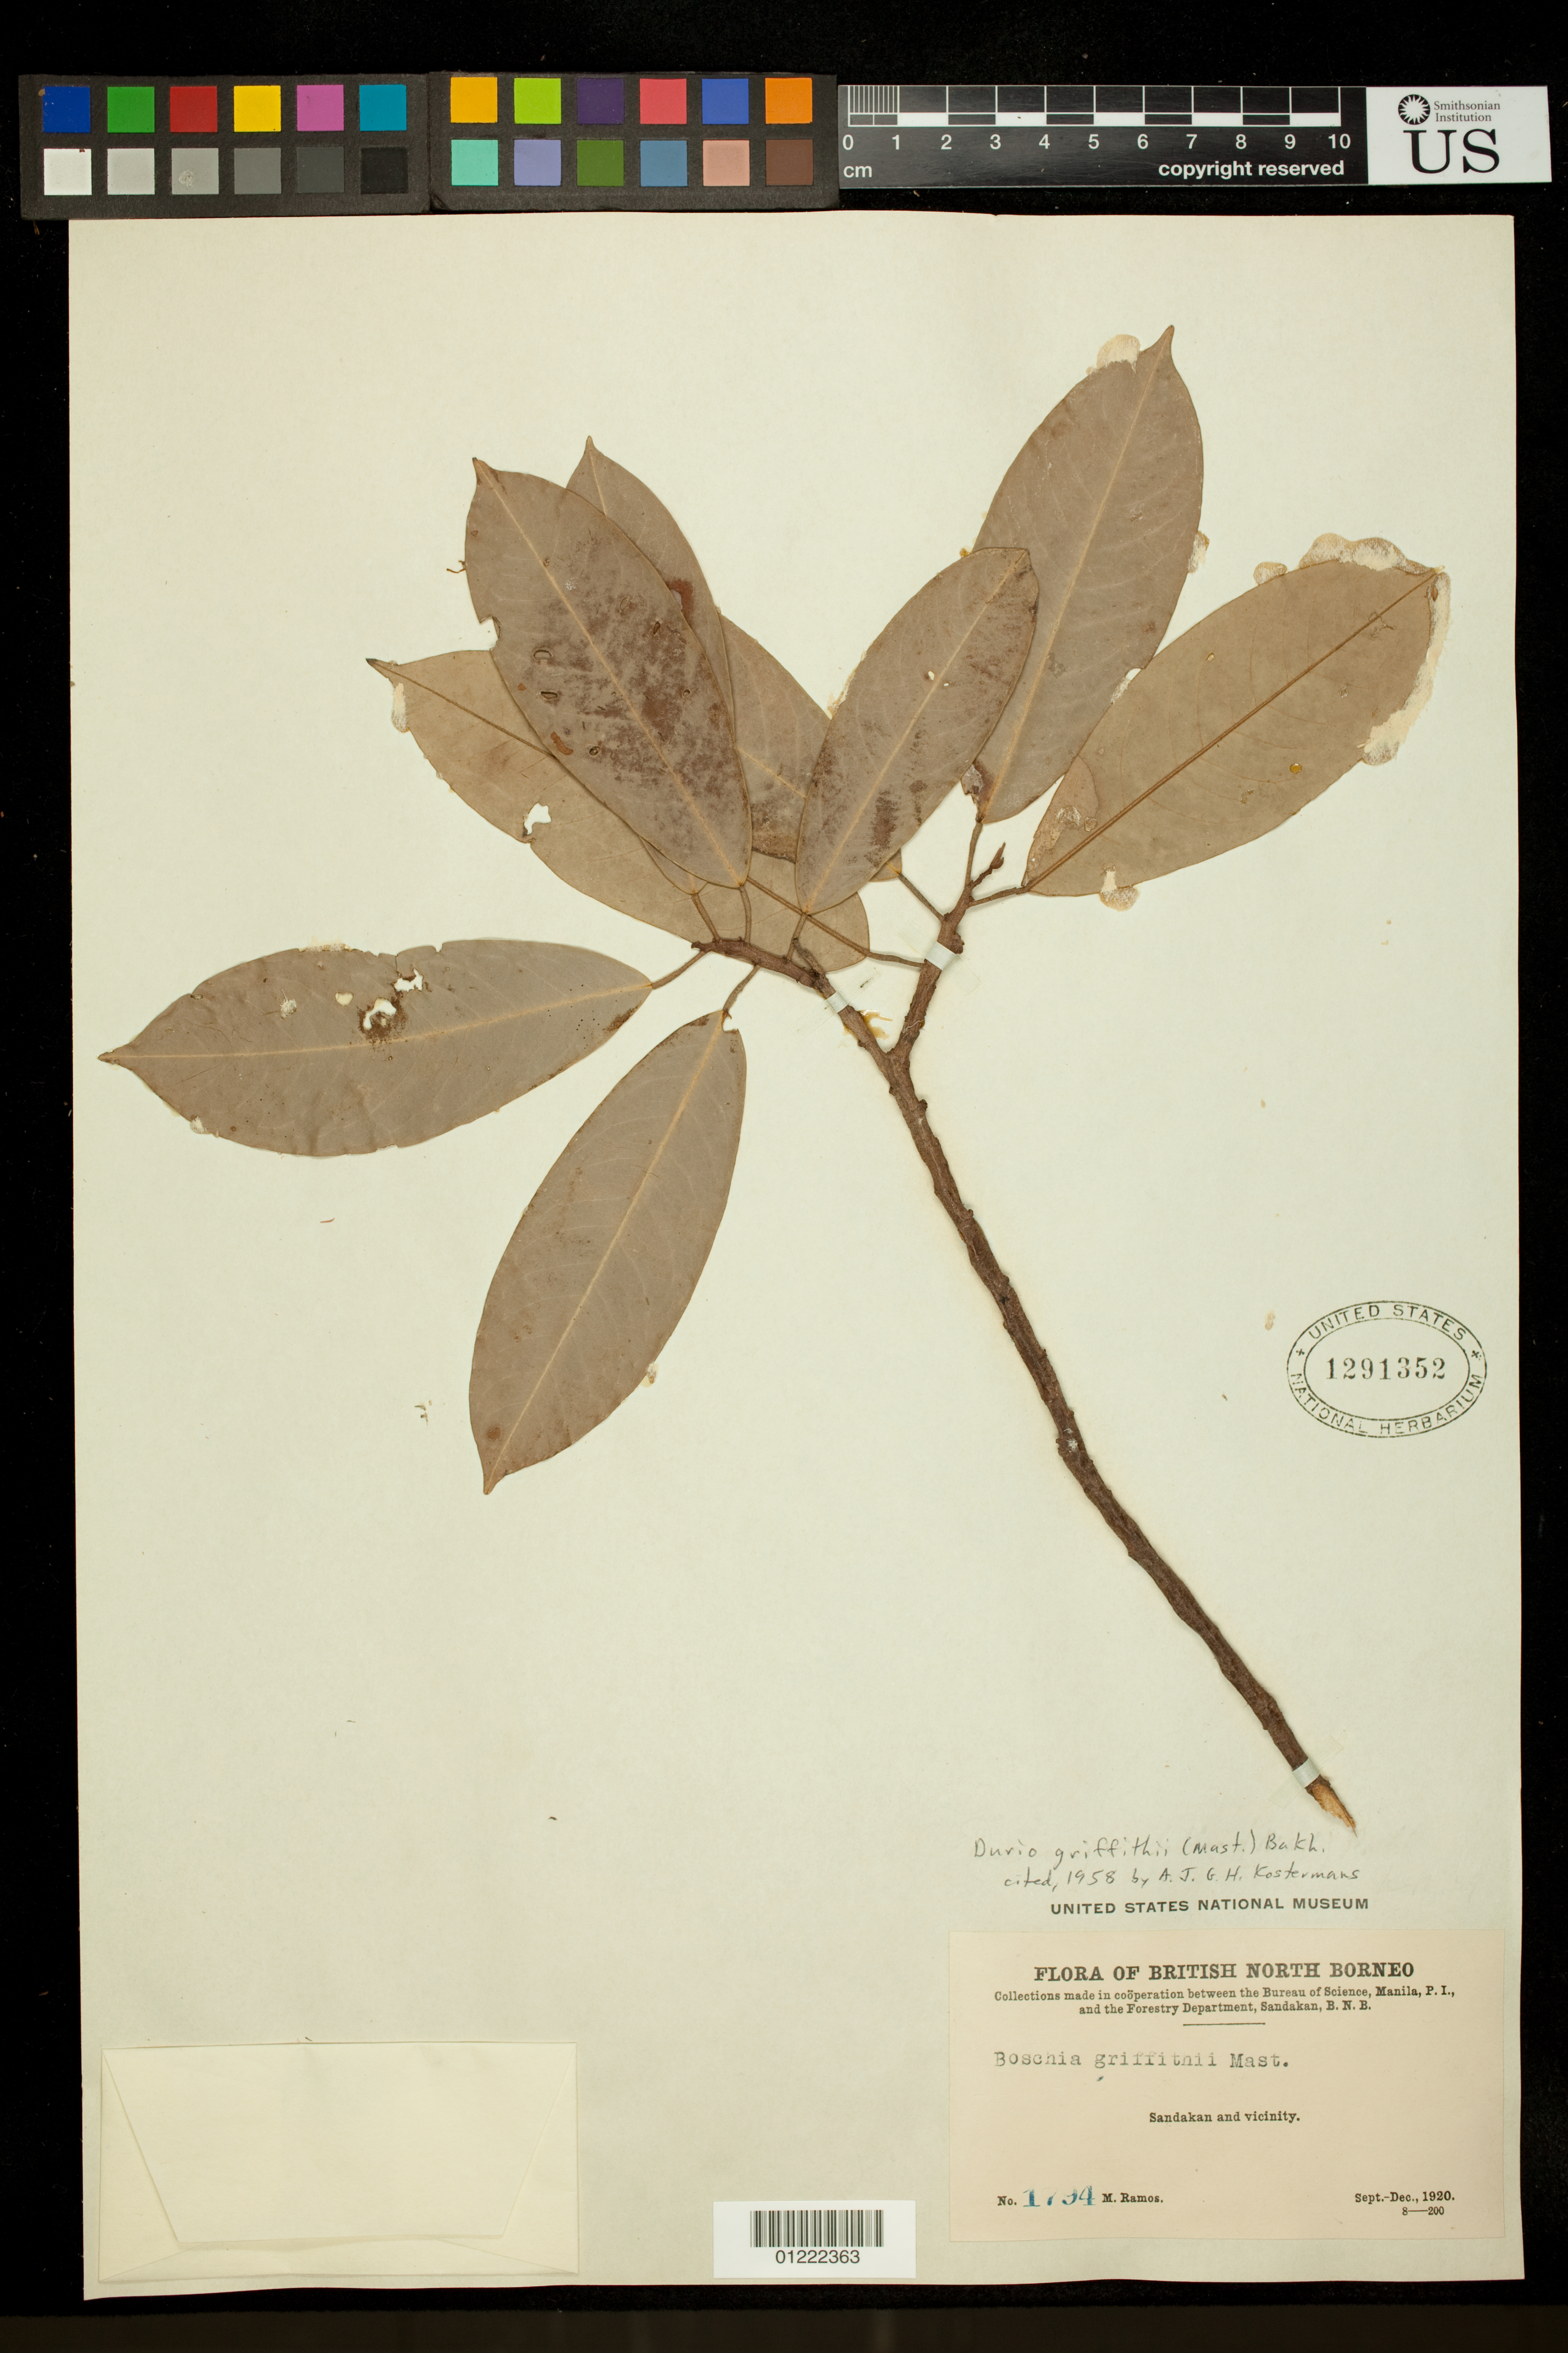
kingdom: Plantae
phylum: Tracheophyta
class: Magnoliopsida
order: Malvales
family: Malvaceae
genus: Boschia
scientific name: Boschia griffithii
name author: Mast.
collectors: M. Ramos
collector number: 1794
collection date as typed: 1920-09 to 1920-12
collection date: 1920-09-01/1920-12-31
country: Malaysia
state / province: Sabah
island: Borneo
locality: British North Borneo. Sandakan and vicinity.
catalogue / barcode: US 1291352